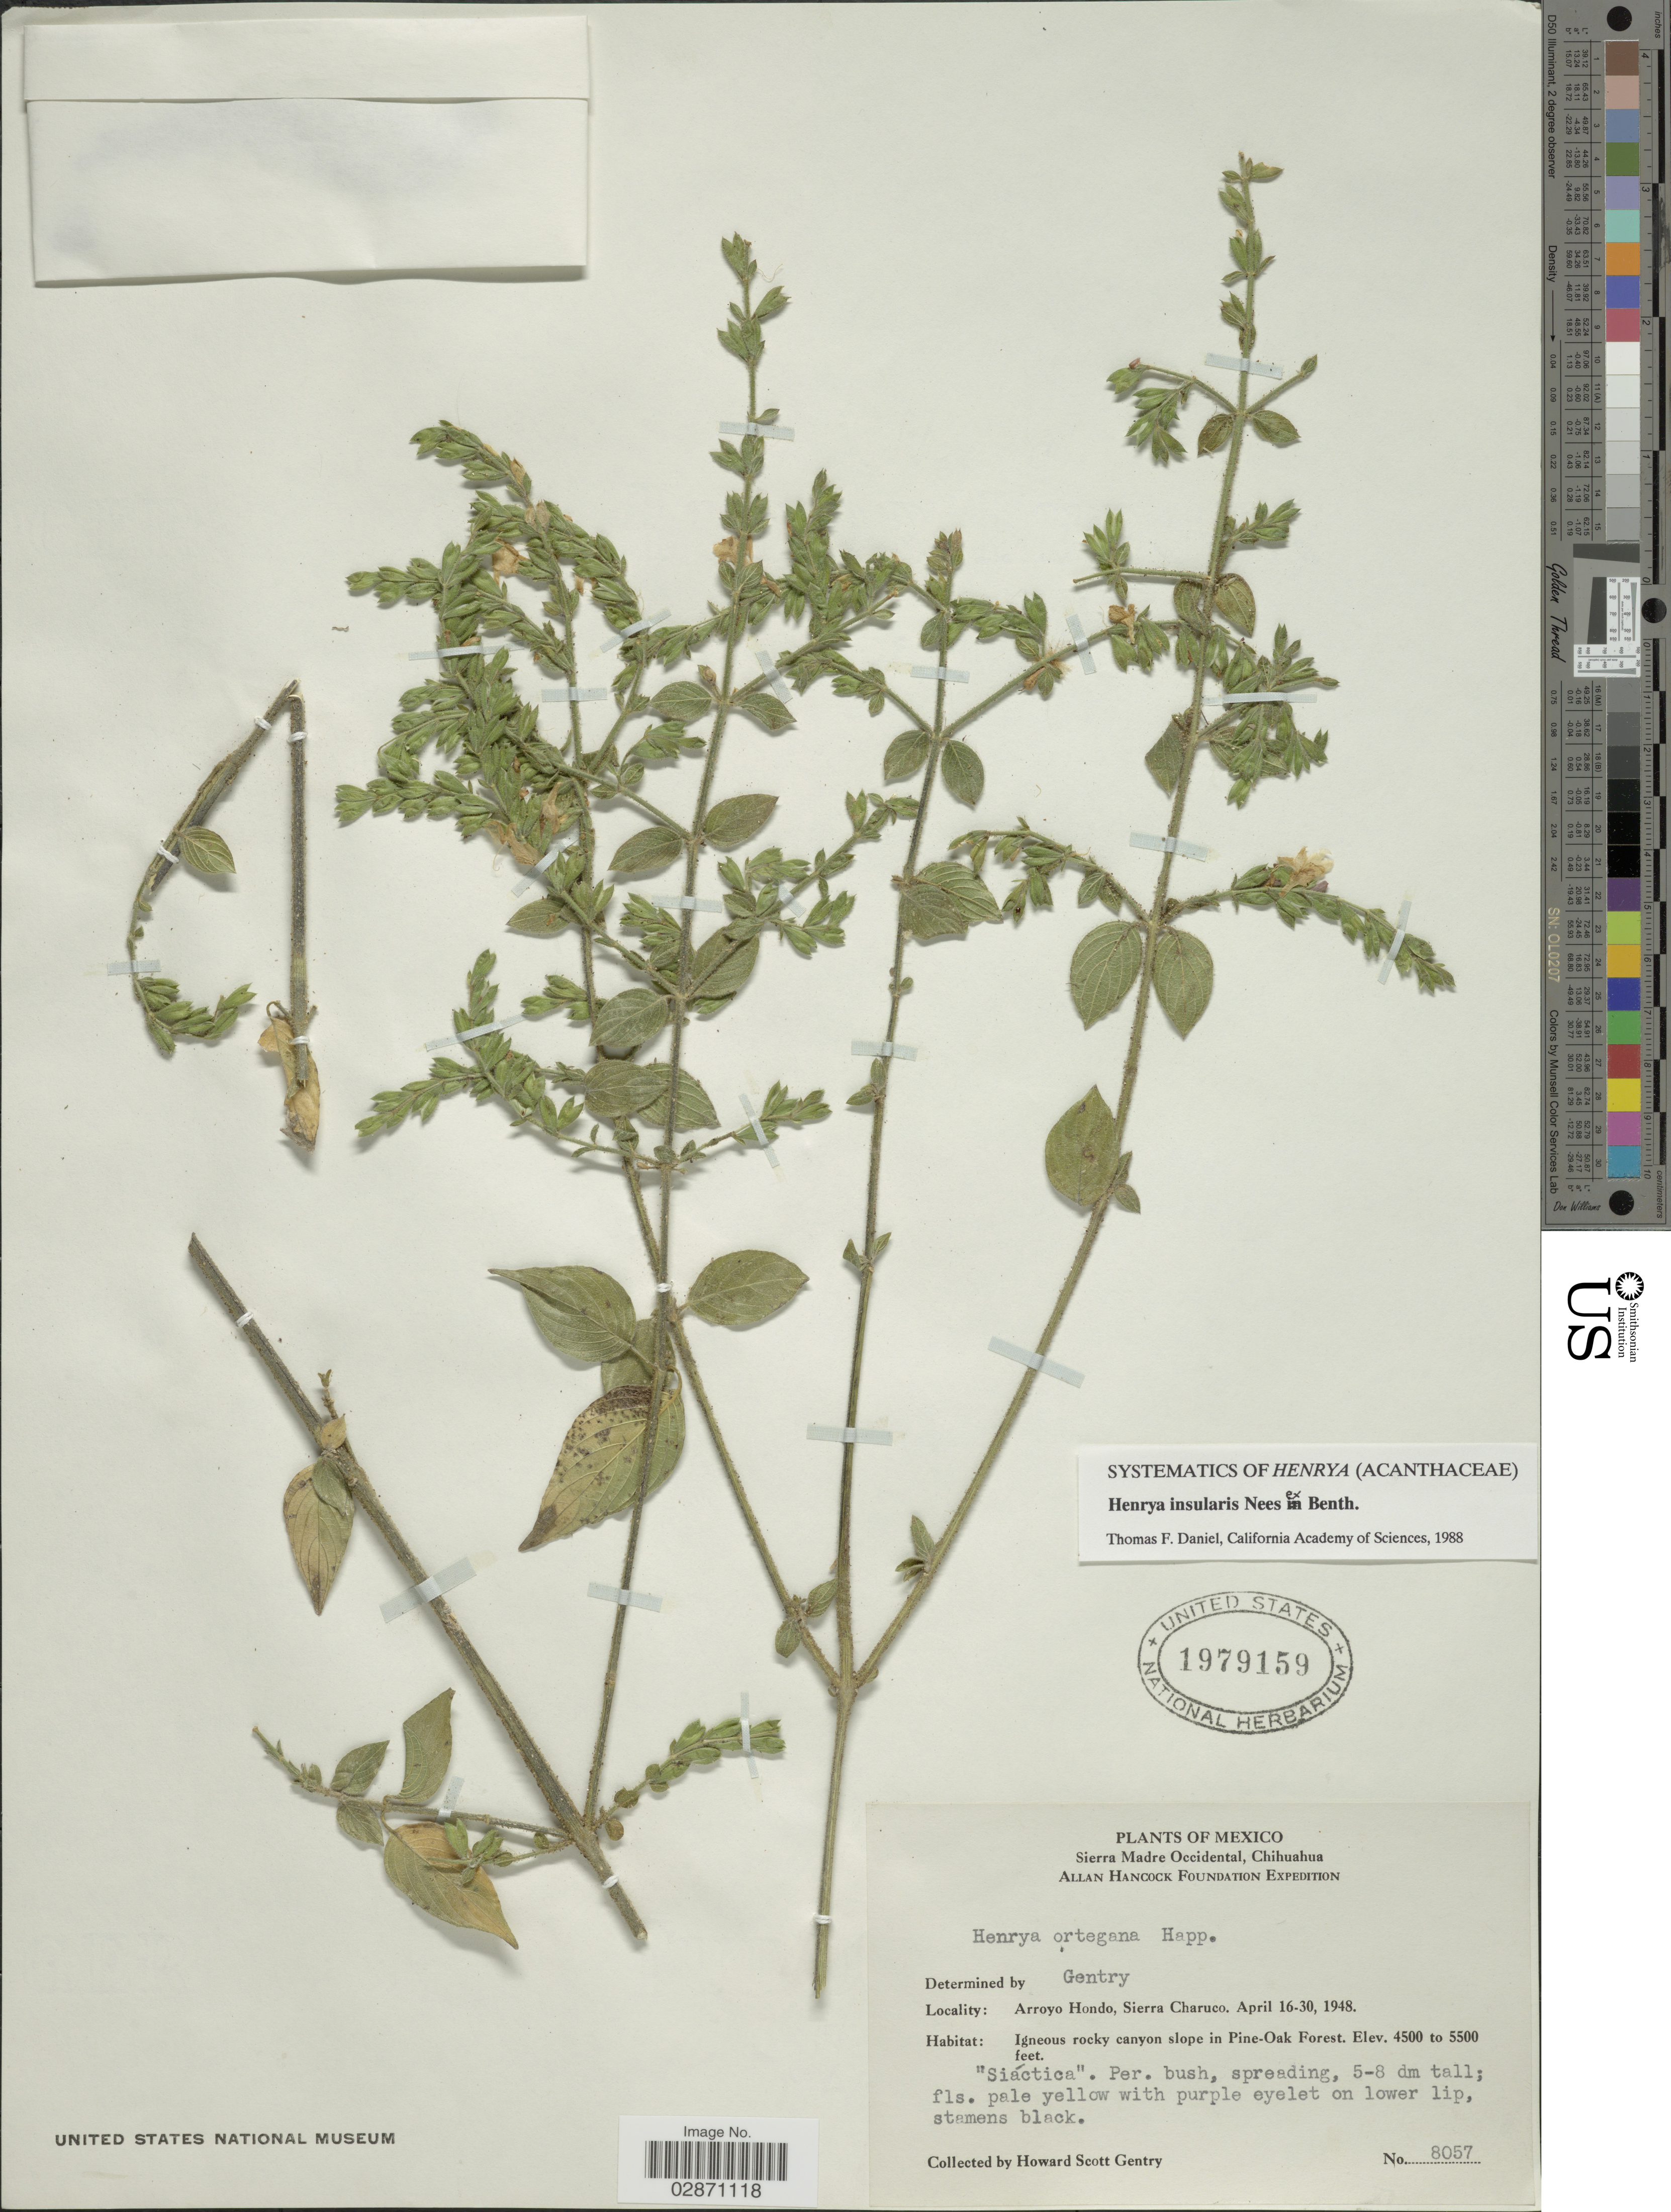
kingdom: Plantae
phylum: Tracheophyta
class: Magnoliopsida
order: Lamiales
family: Acanthaceae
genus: Henrya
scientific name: Henrya insularis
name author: Nees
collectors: H. S. Gentry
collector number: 8057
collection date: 1948-04-16/1948-04-30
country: Mexico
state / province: Chihuahua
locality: Sierra Madre Occidental, Arroyo Hondo, Sierra Charuco.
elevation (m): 1372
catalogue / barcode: US 1979159